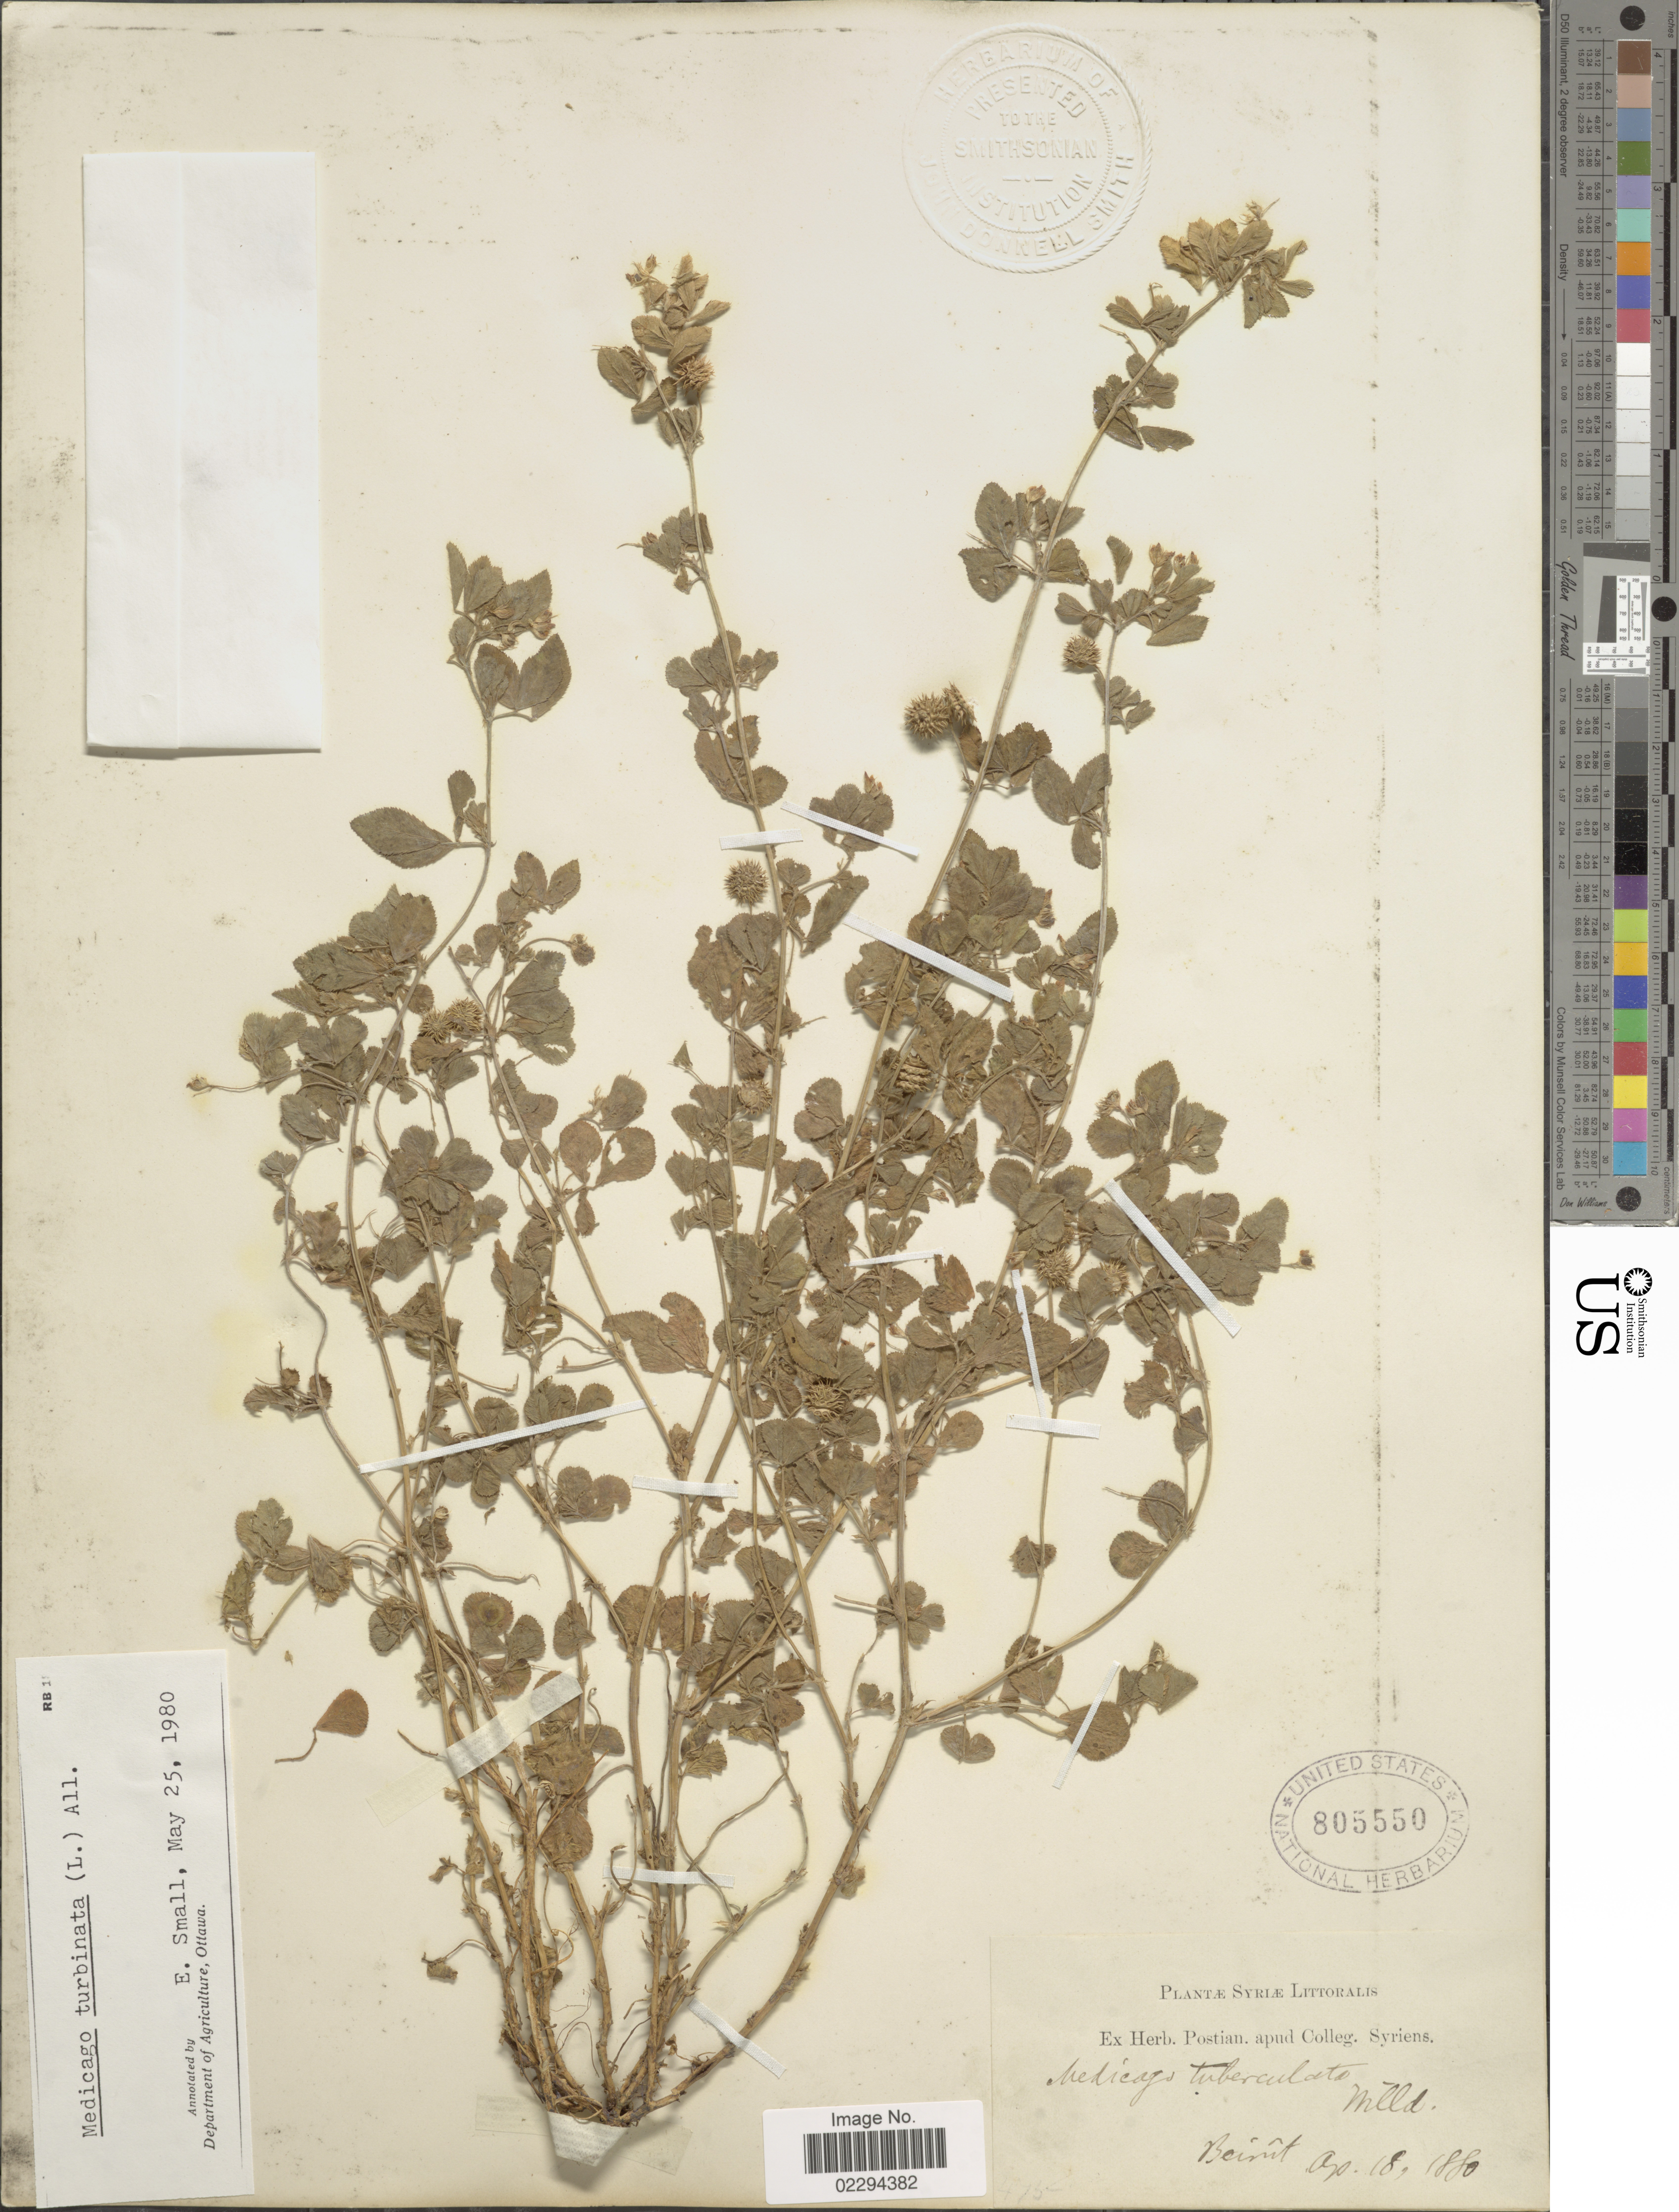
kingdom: Plantae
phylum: Tracheophyta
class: Magnoliopsida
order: Fabales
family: Fabaceae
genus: Medicago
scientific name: Medicago turbinata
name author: (L.) All.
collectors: Beinit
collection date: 1880-04-18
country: Syria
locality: Syriae littoralis.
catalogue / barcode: US 805550